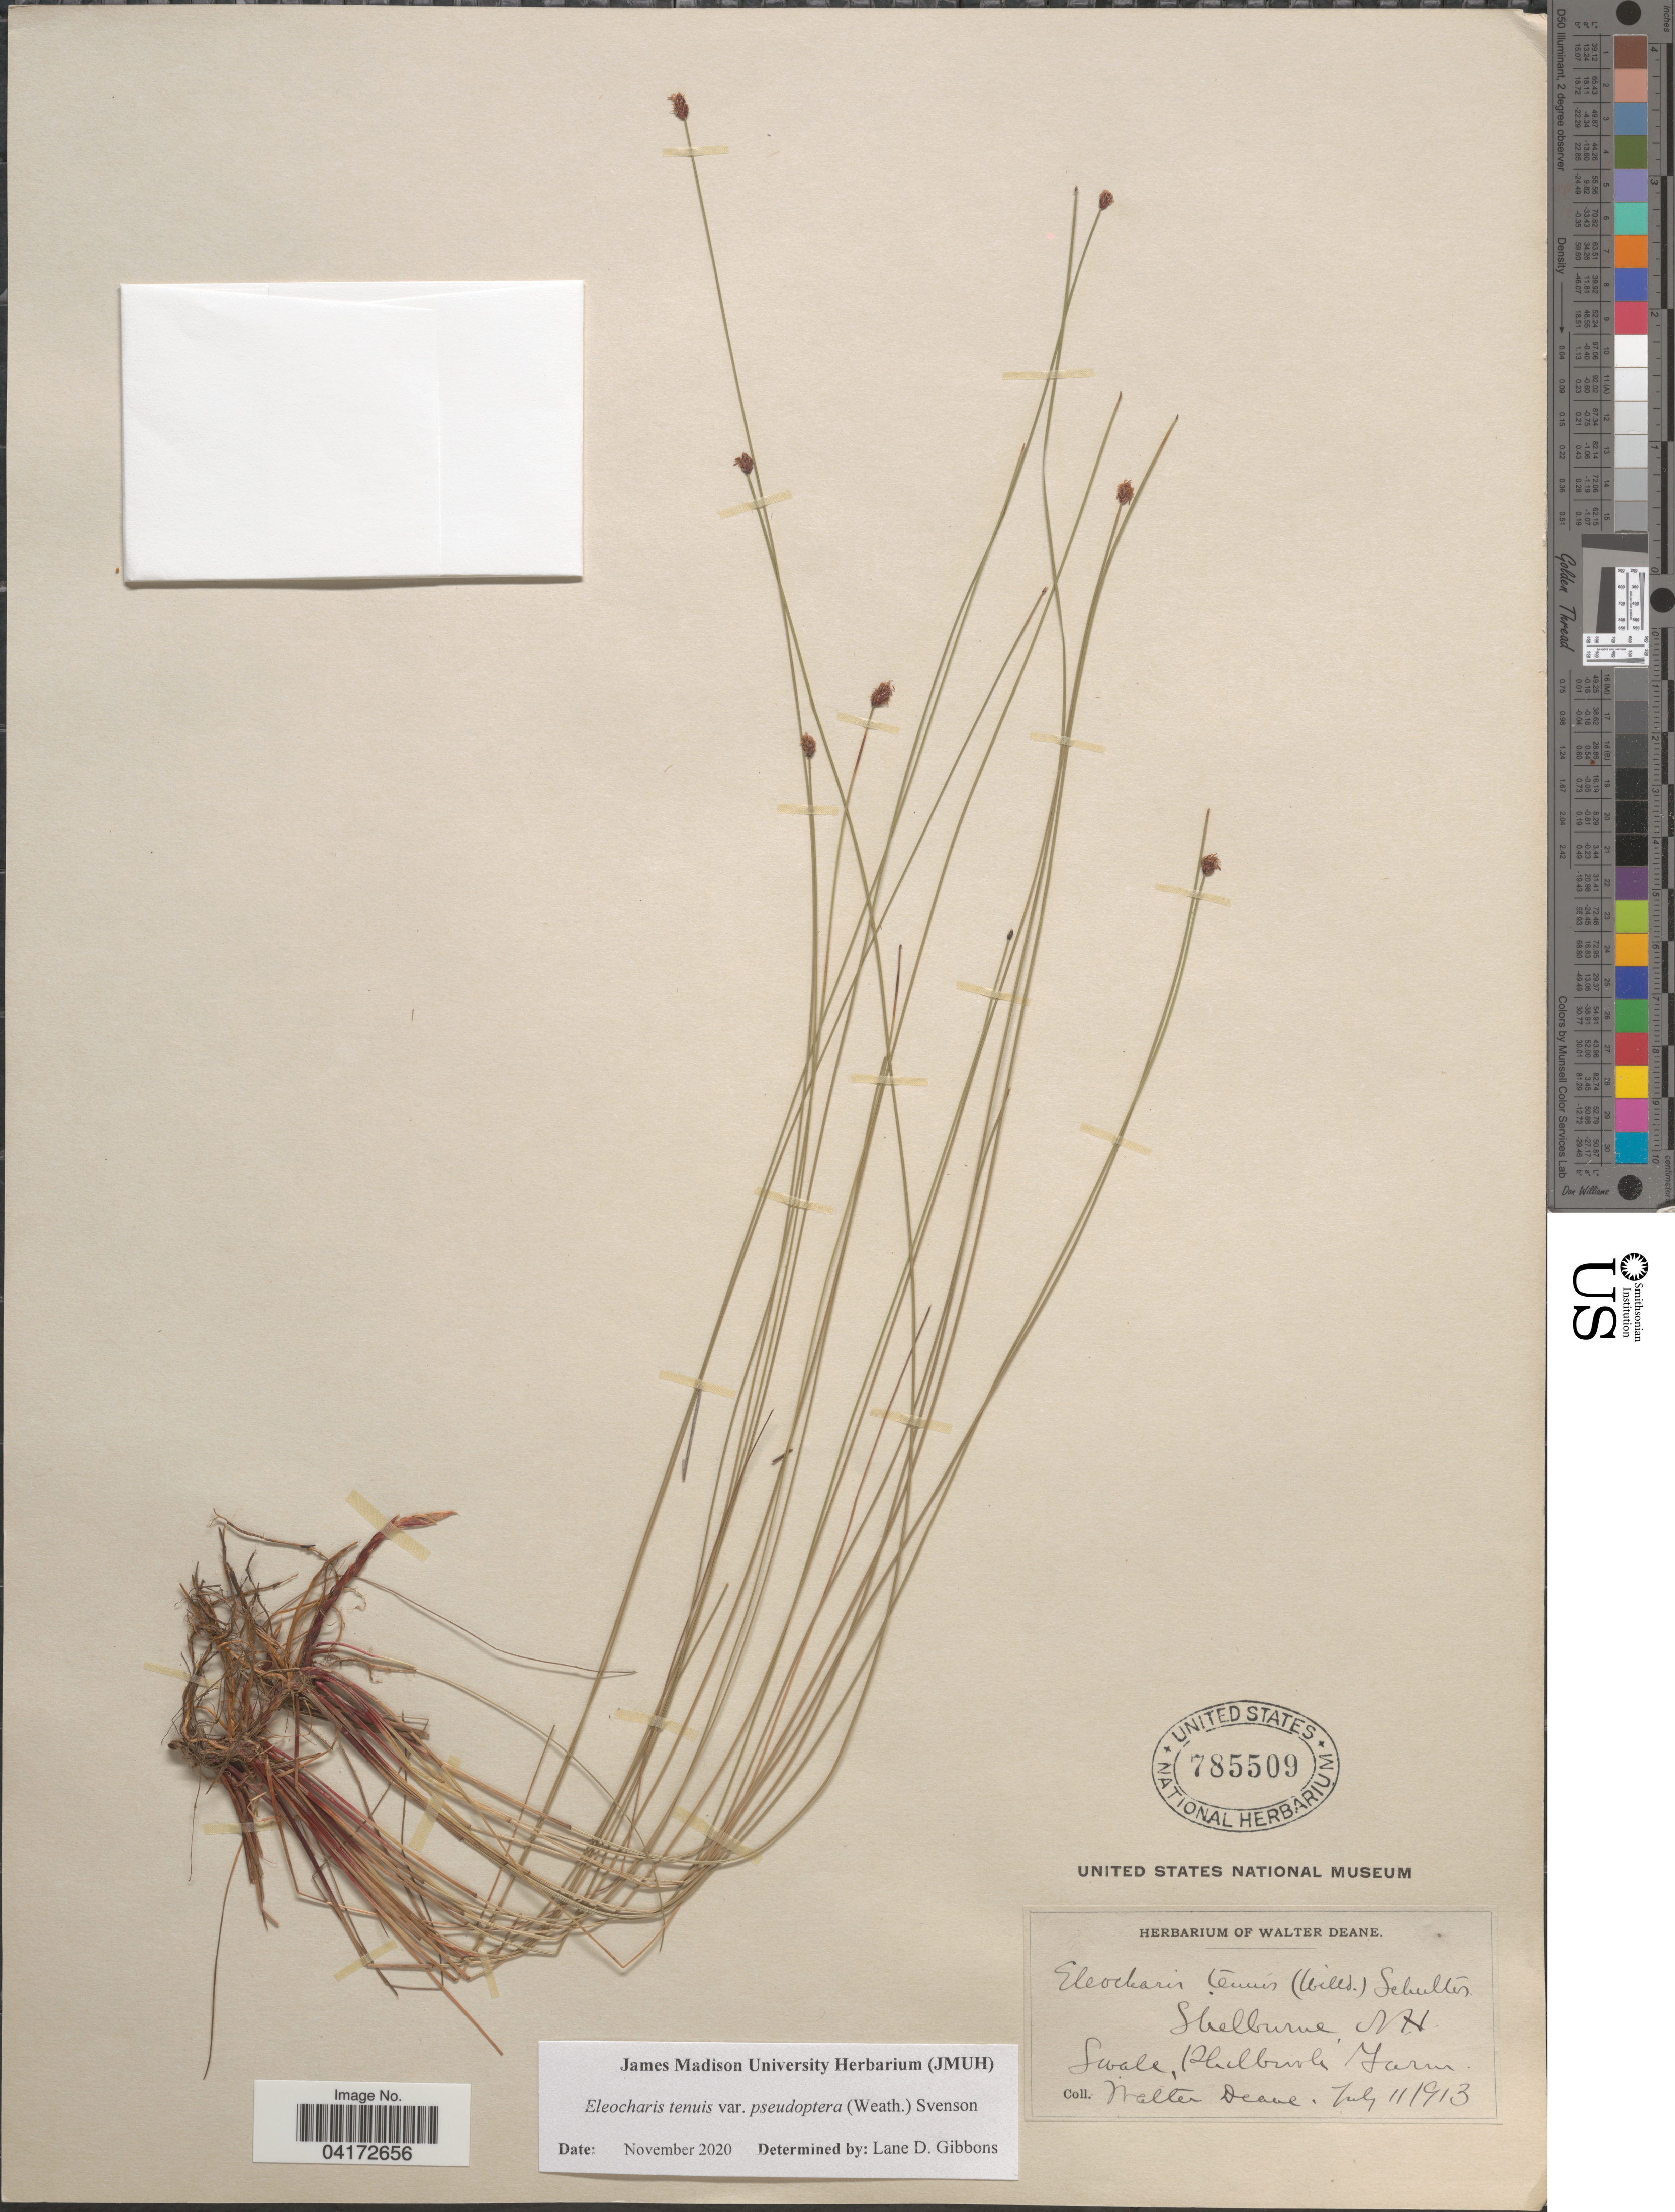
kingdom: Plantae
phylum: Tracheophyta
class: Liliopsida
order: Poales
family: Cyperaceae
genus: Eleocharis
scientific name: Eleocharis tenuis var. pseudoptera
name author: (Weath.) Svenson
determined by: Gibbons, Lane D.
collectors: W. Deane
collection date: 1913-07-11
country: United States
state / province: New Hampshire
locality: Shelburne. Philbrook Farm.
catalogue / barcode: US 785509